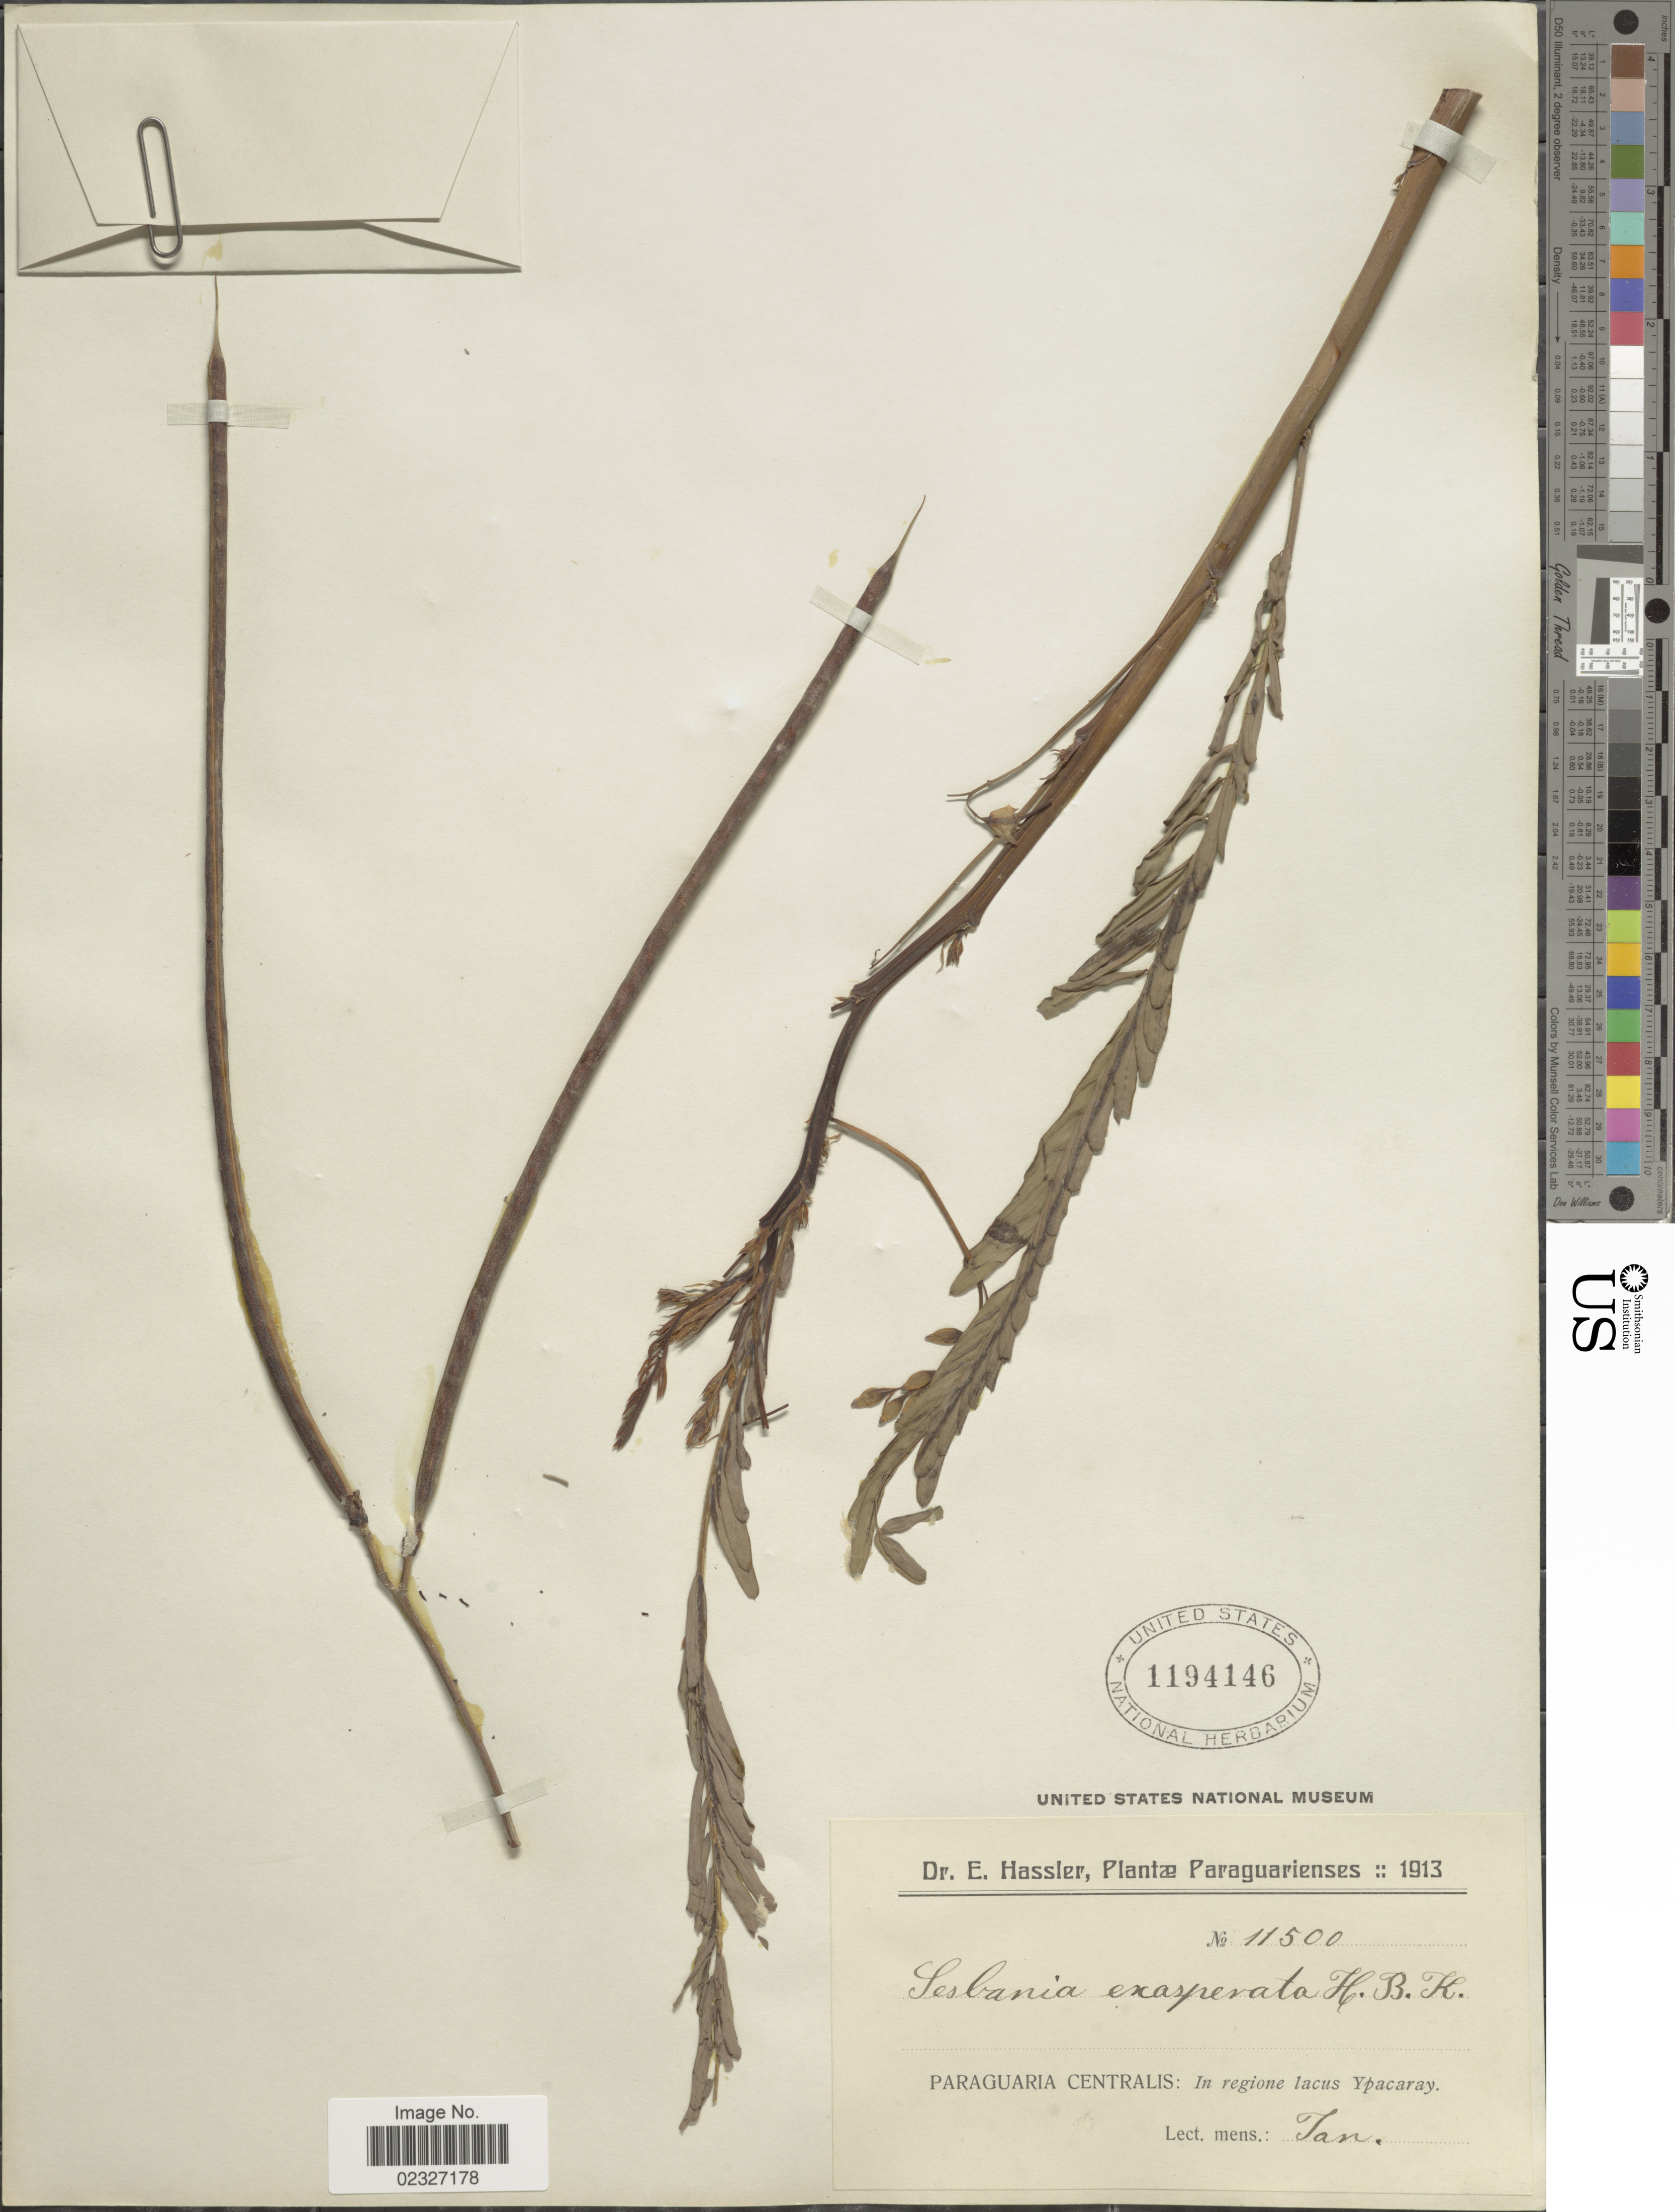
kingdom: Plantae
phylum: Tracheophyta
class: Magnoliopsida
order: Fabales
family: Fabaceae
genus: Sesbania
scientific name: Sesbania exasperata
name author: Kunth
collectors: E. Hassler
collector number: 11500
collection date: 1913-01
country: Paraguay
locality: Paraguaria Centralis: In regione lacus Ypacaray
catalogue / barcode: US 1194146